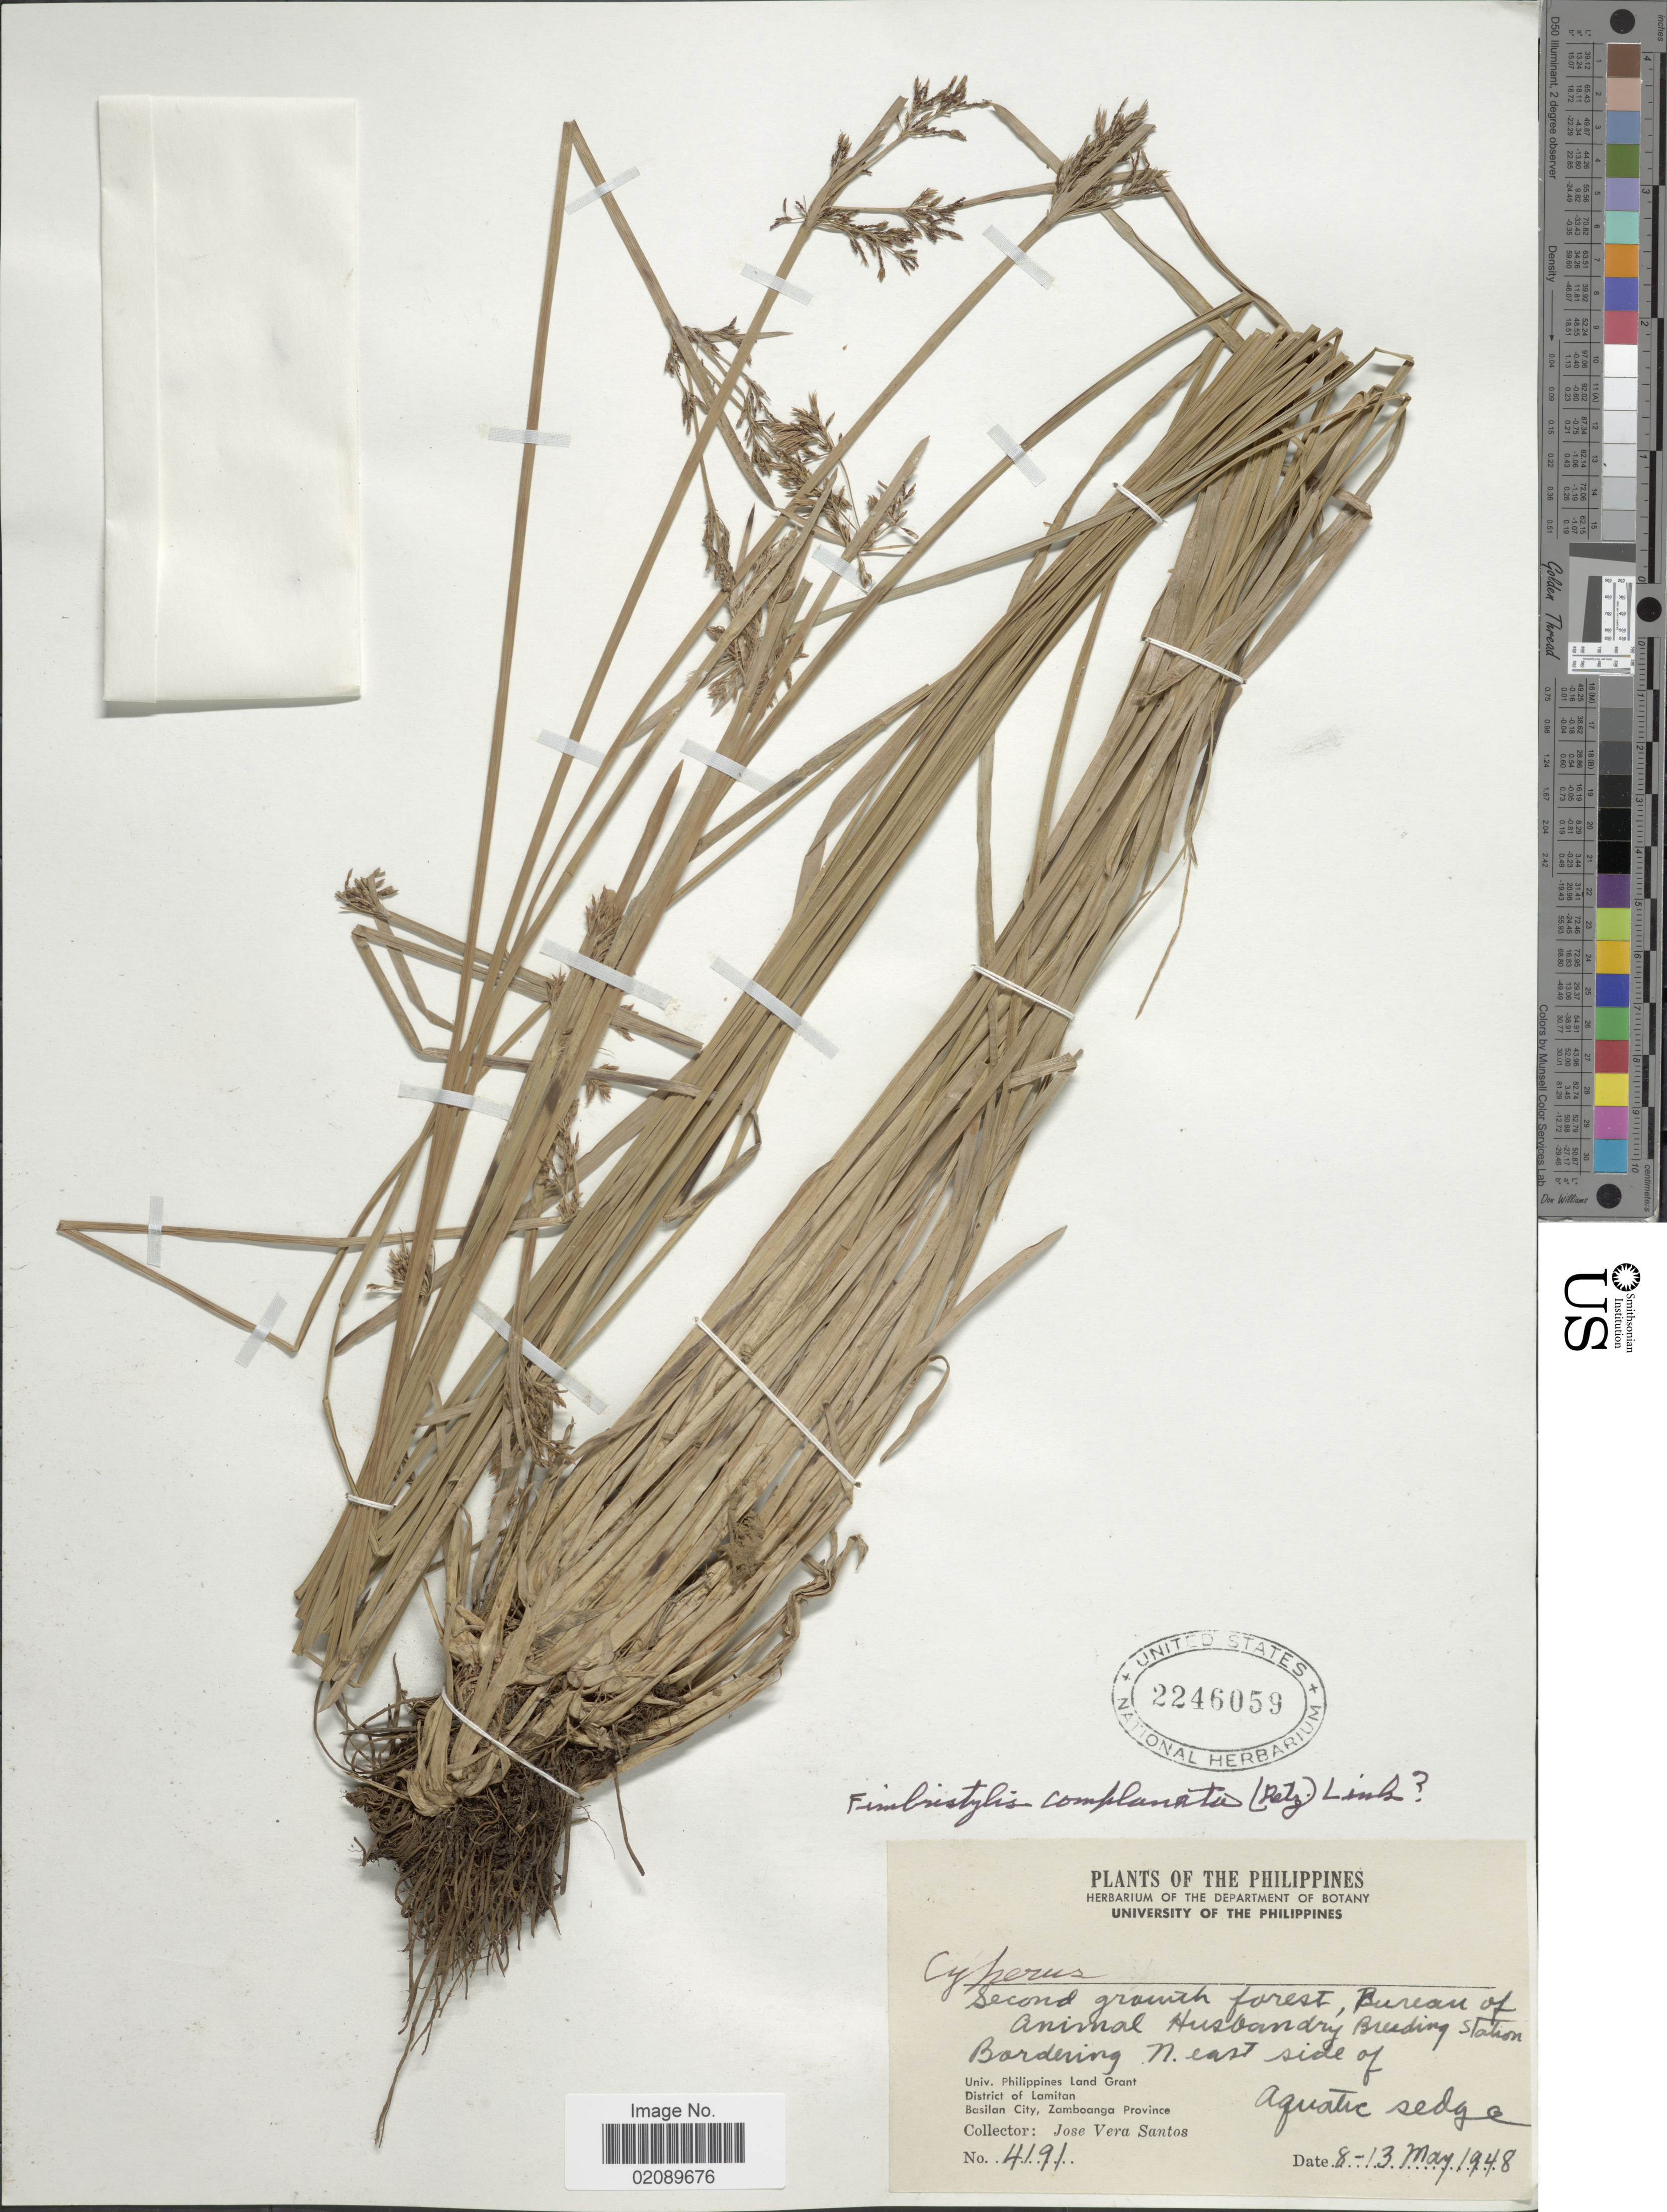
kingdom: Plantae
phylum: Tracheophyta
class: Liliopsida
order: Poales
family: Cyperaceae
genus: Fimbristylis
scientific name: Fimbristylis complanata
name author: (Retz.) Link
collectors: J. Santos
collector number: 4191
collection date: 1948-05-08/1948-05-13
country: Philippines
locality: Bureau of Animal Husbandry Breeding Station Bordering N east side of Aquatec sedge, Univ. Philippines Land Grant, District of Lamitan, Basilan City, Zamboanga Province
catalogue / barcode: US 2246059